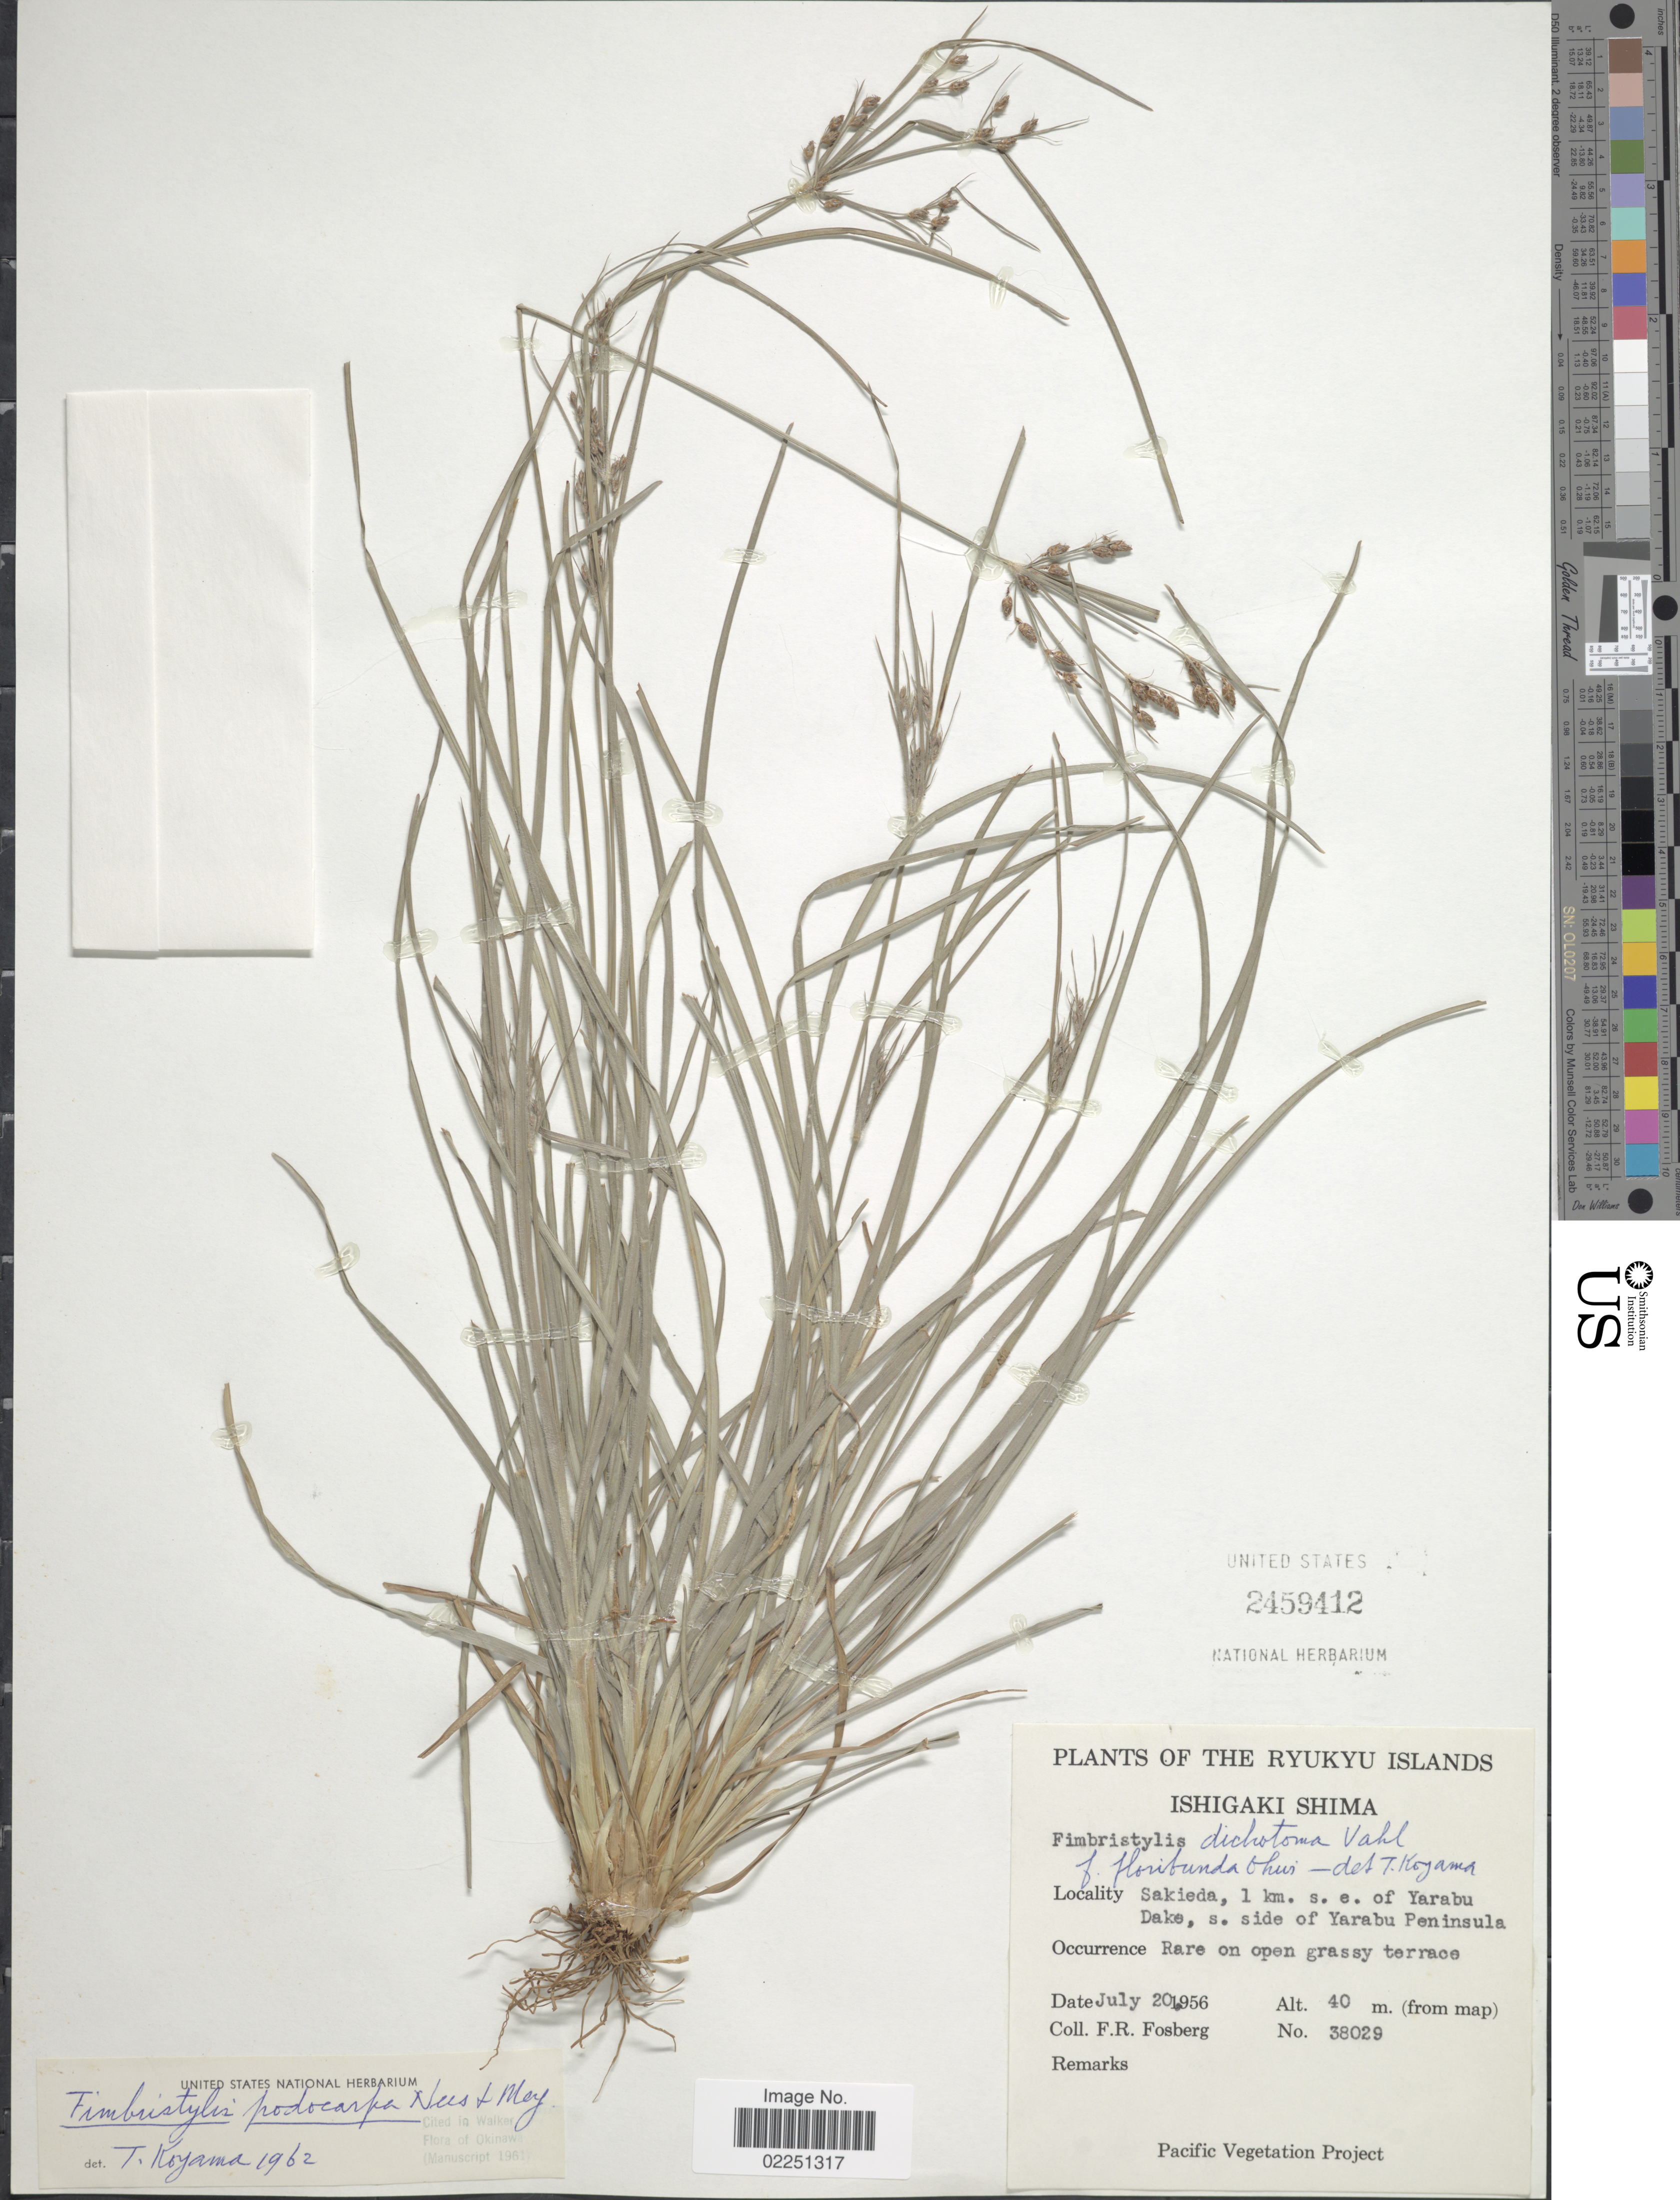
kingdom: Plantae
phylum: Tracheophyta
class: Liliopsida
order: Poales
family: Cyperaceae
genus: Fimbristylis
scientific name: Fimbristylis podocarpa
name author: Nees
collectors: F. R. Fosberg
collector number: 38029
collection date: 1956-07-20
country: Japan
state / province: Okinawa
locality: Ryukyu Islands. Ishigaki Shima. Sakieda, 1 km. s. e. of Yarabu Dake, s. side of Yarabu Peninsula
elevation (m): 40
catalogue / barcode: US 2459412